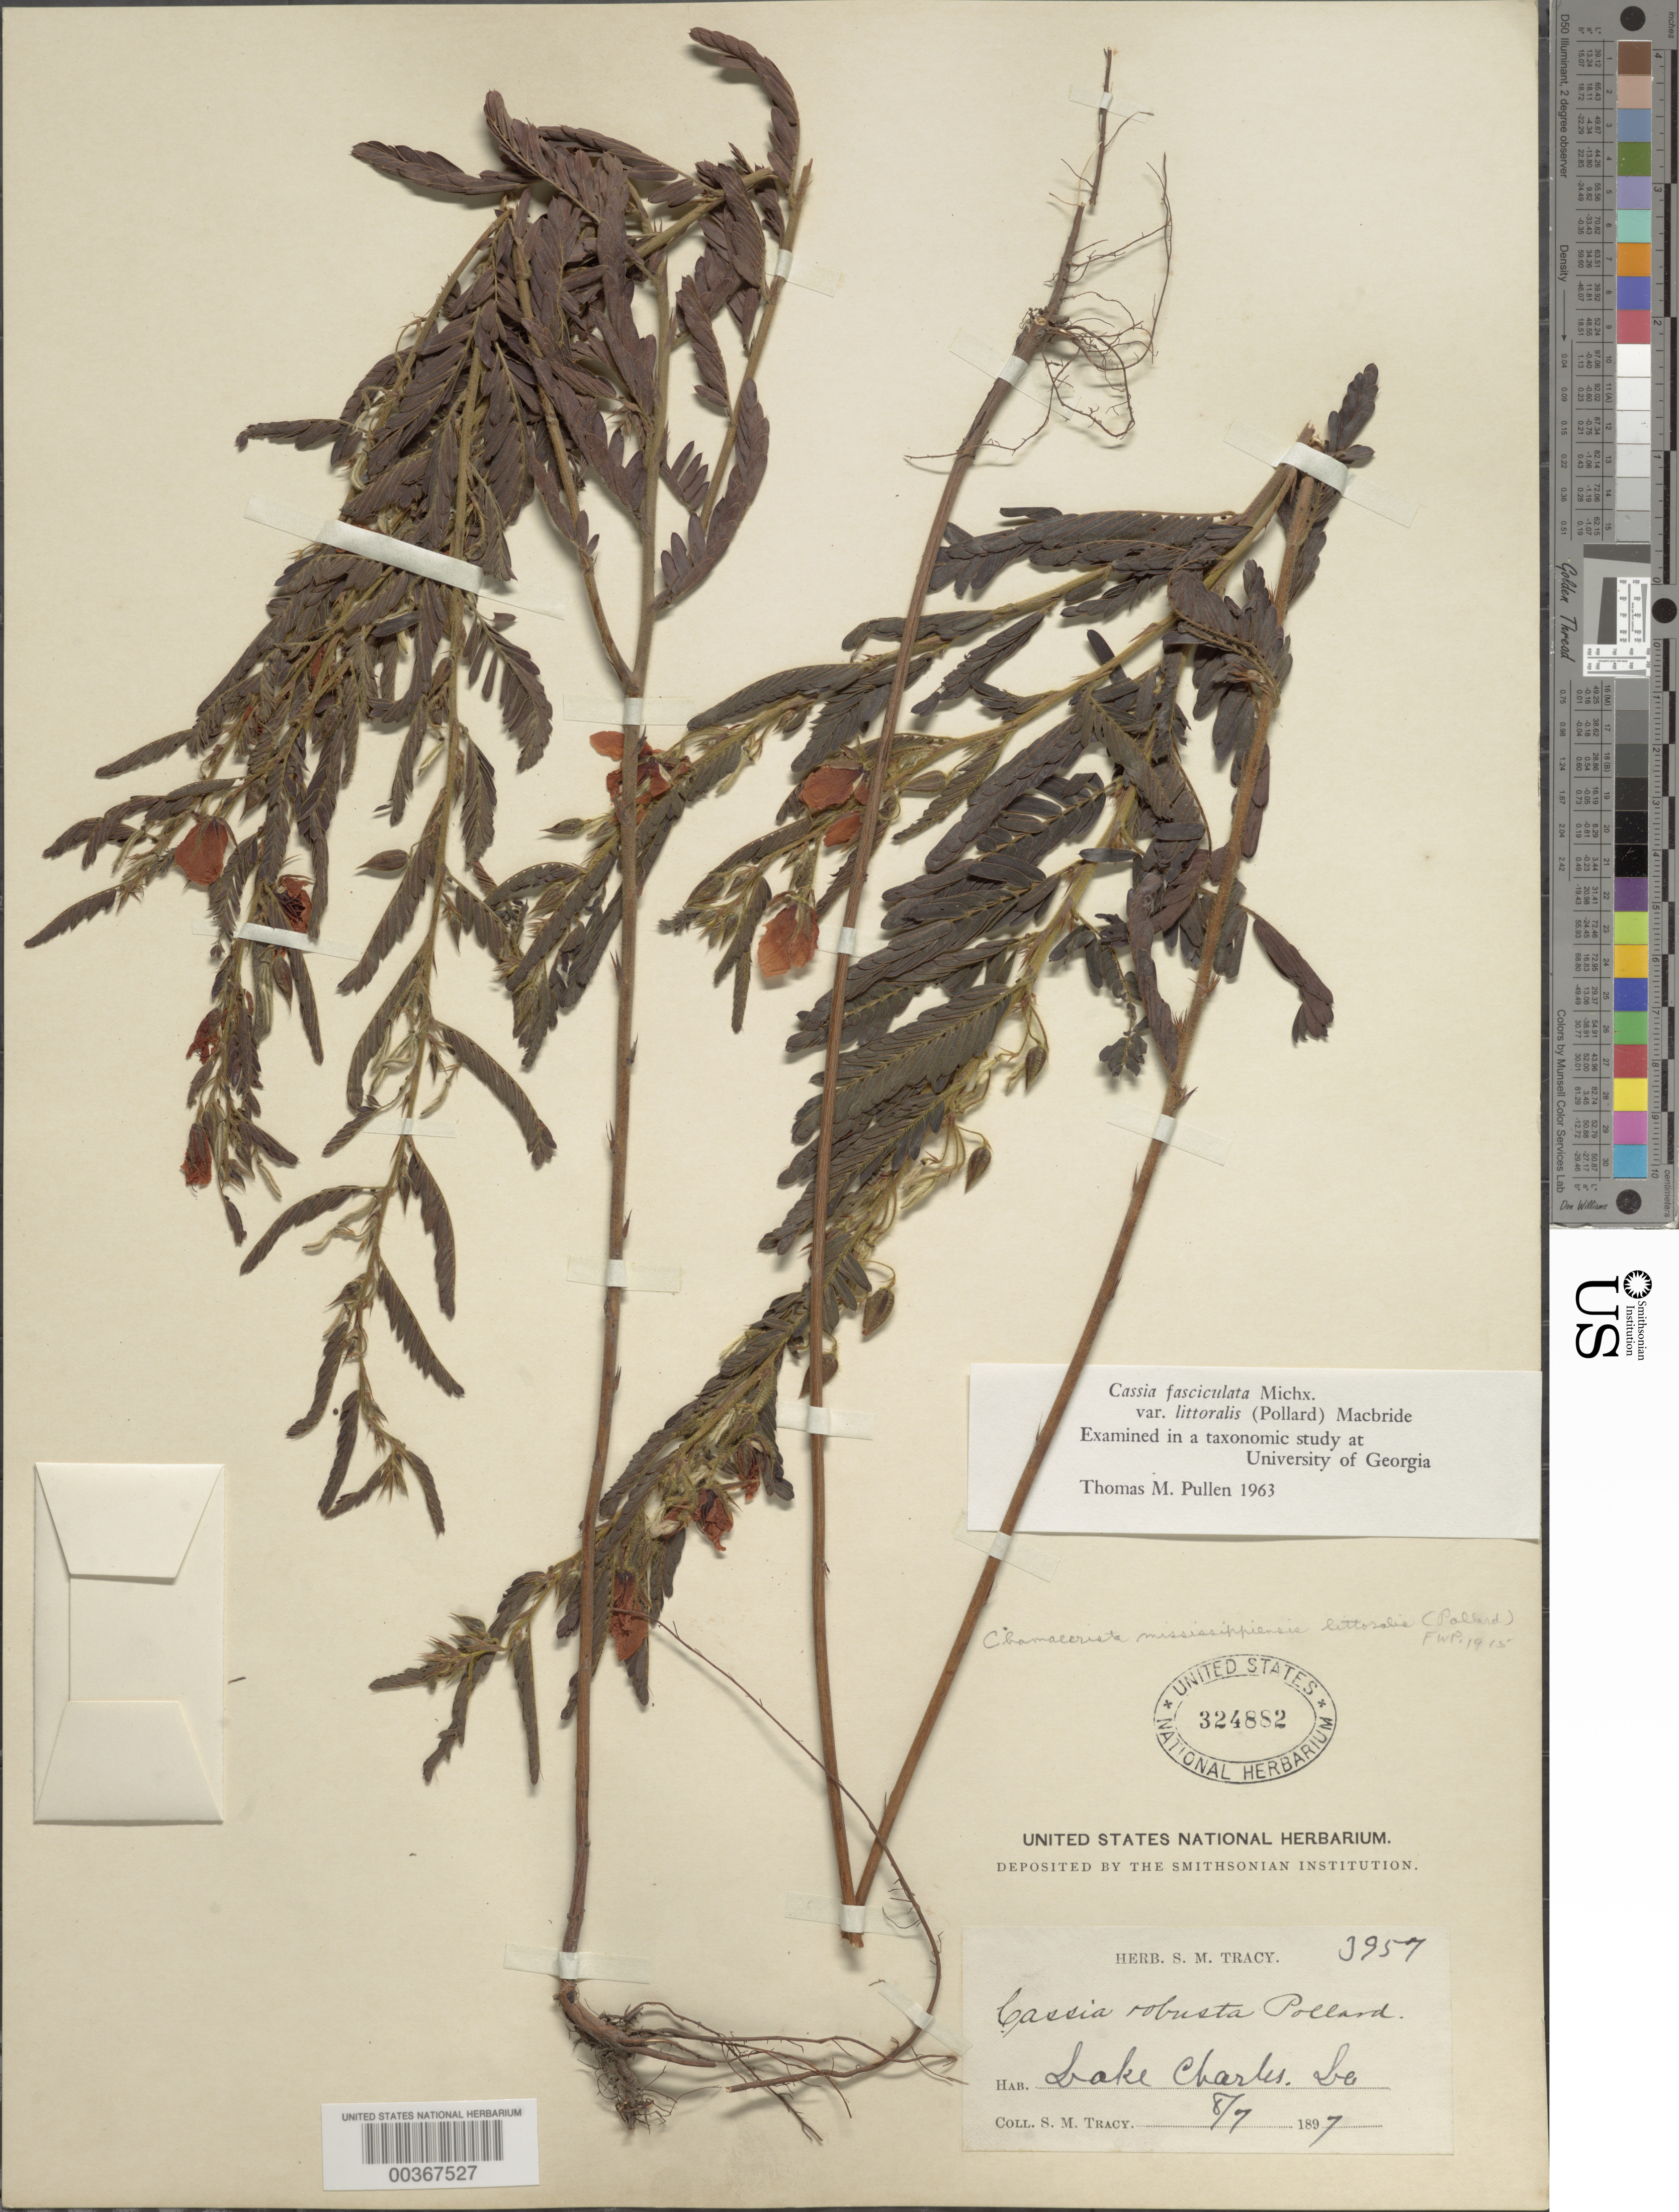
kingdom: Plantae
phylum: Tracheophyta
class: Magnoliopsida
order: Fabales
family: Fabaceae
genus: Chamaecrista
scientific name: Chamaecrista fasciculata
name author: (Michx.) Greene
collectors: S. M. Tracy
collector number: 3957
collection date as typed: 08 Jul 1897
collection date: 1897-07-08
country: United States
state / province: Louisiana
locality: Lake charles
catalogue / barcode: US 324882